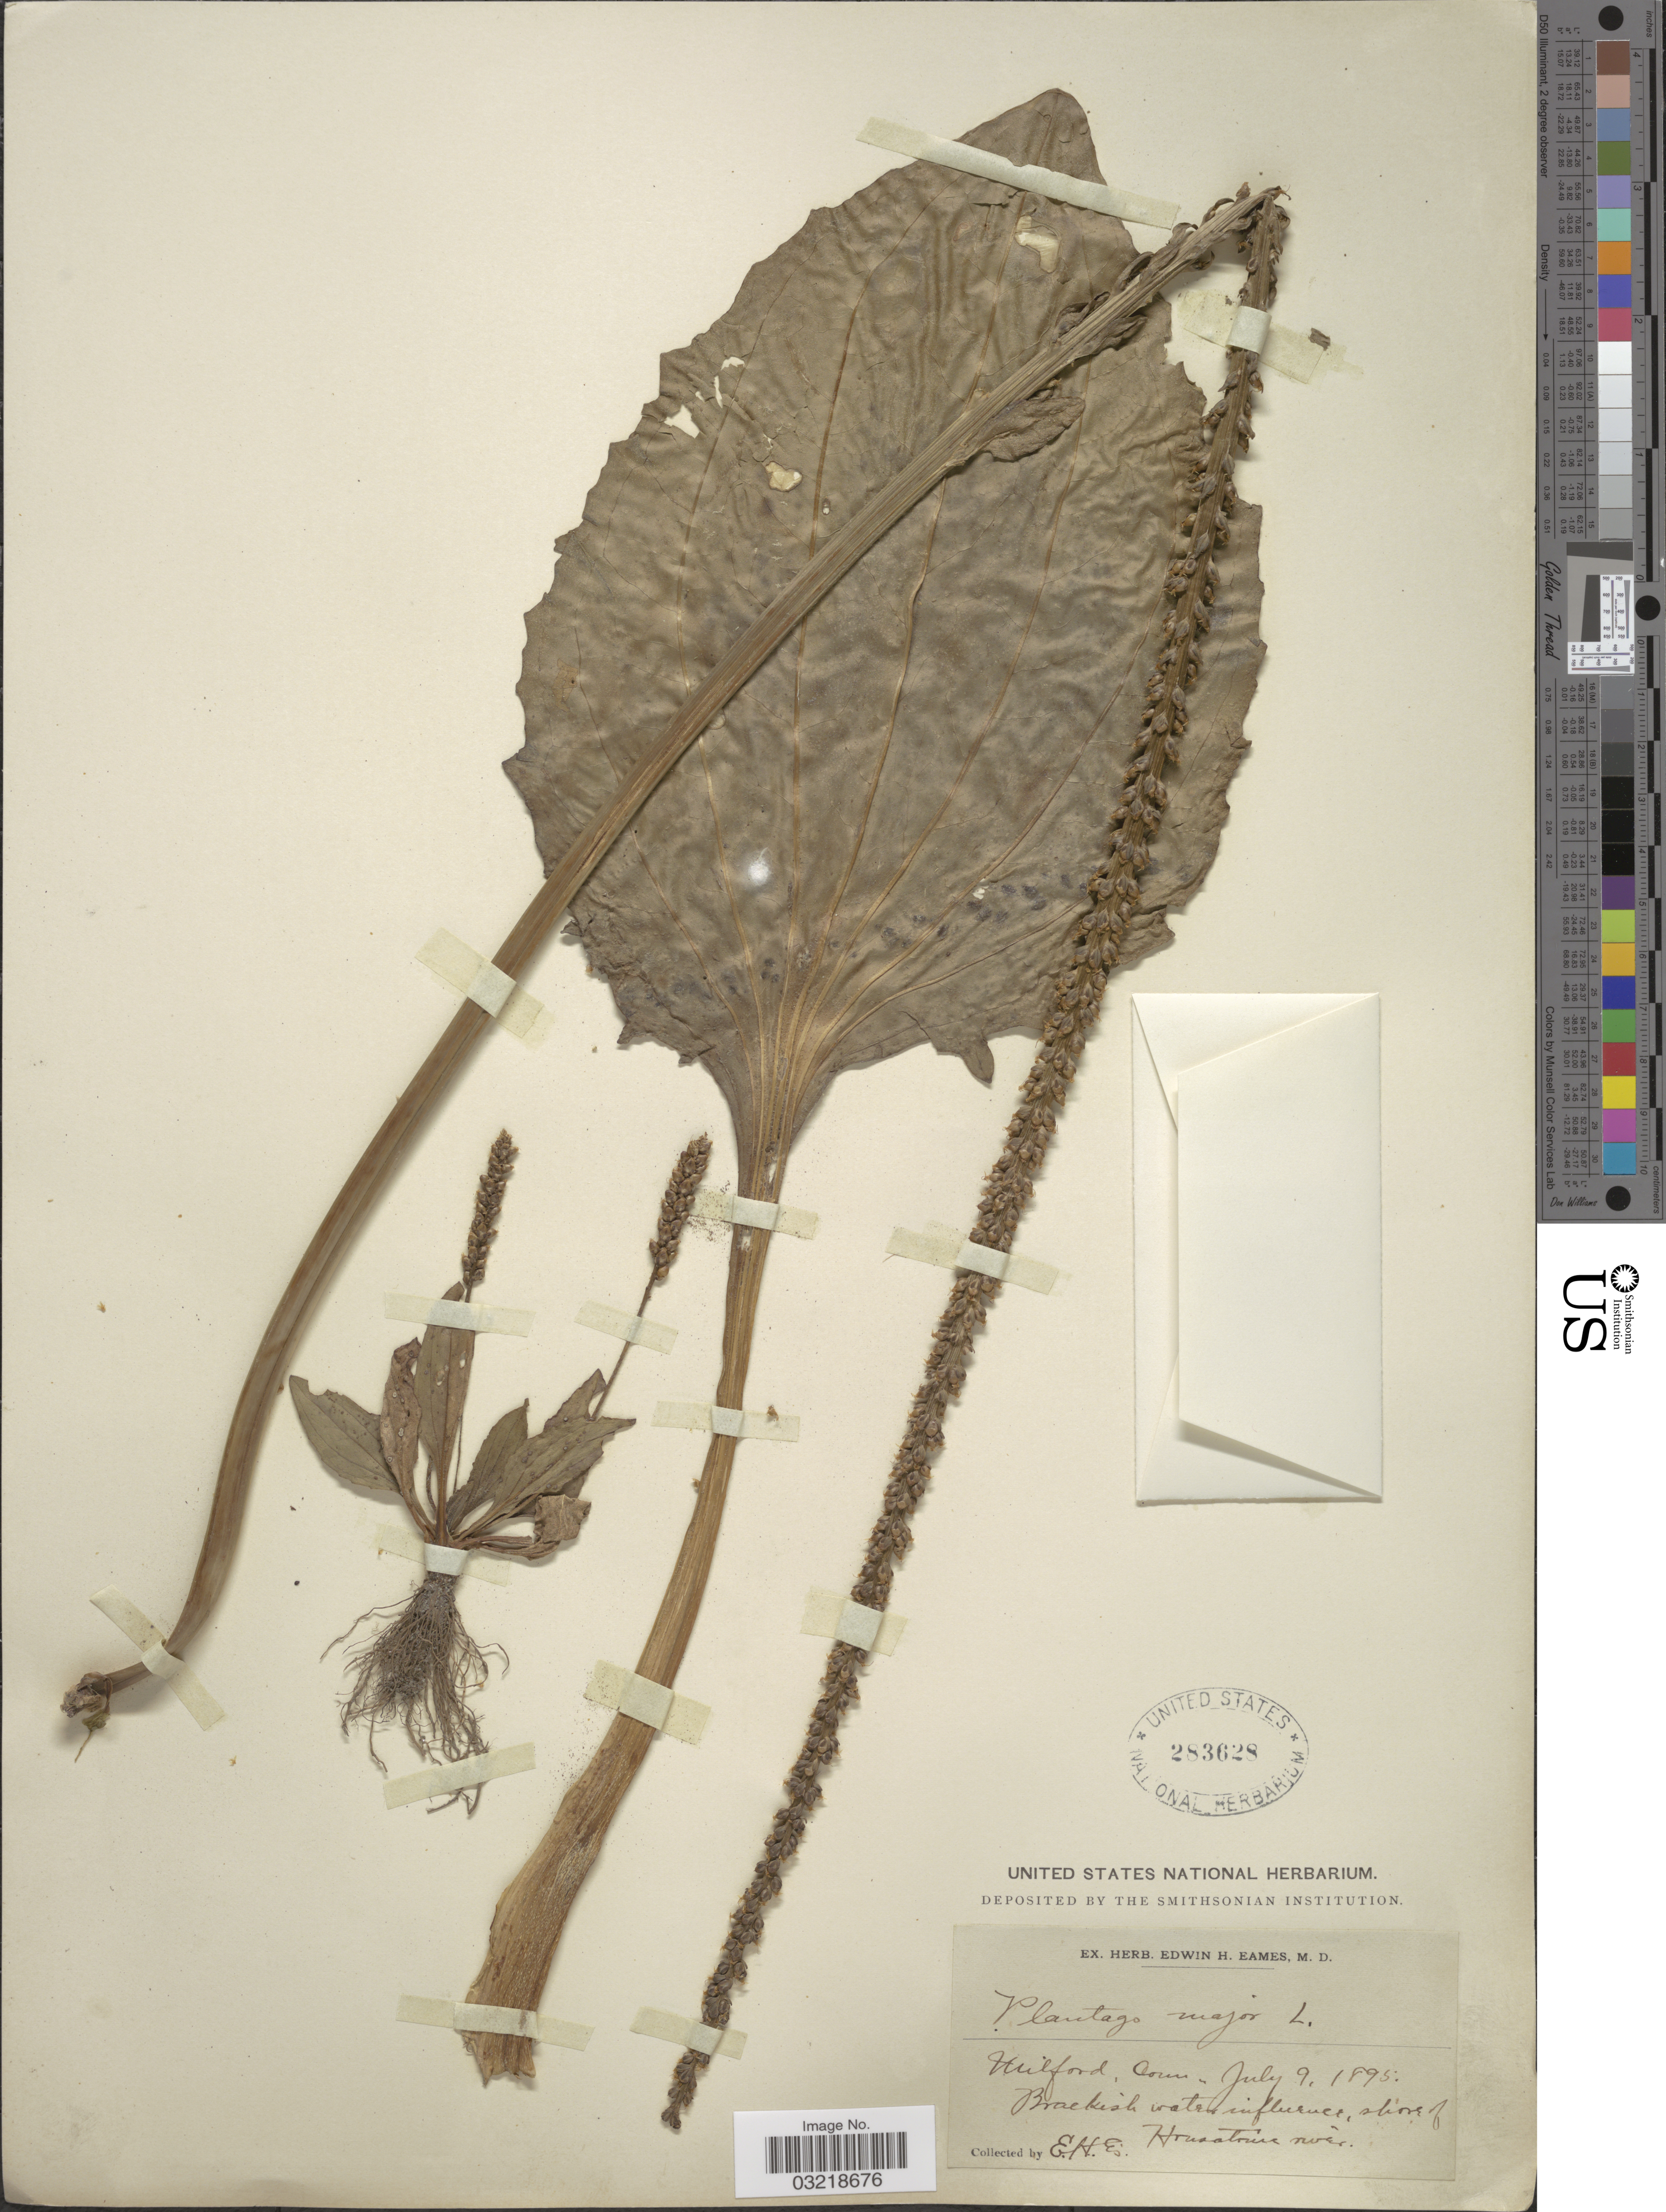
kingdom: Plantae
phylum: Tracheophyta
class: Magnoliopsida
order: Lamiales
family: Plantaginaceae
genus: Plantago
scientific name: Plantago major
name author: L.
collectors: E. H. Eames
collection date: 1895-07-09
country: United States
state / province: Connecticut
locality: Milford. Brackish water influence, shore of [illegible text] river.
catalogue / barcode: US 283628